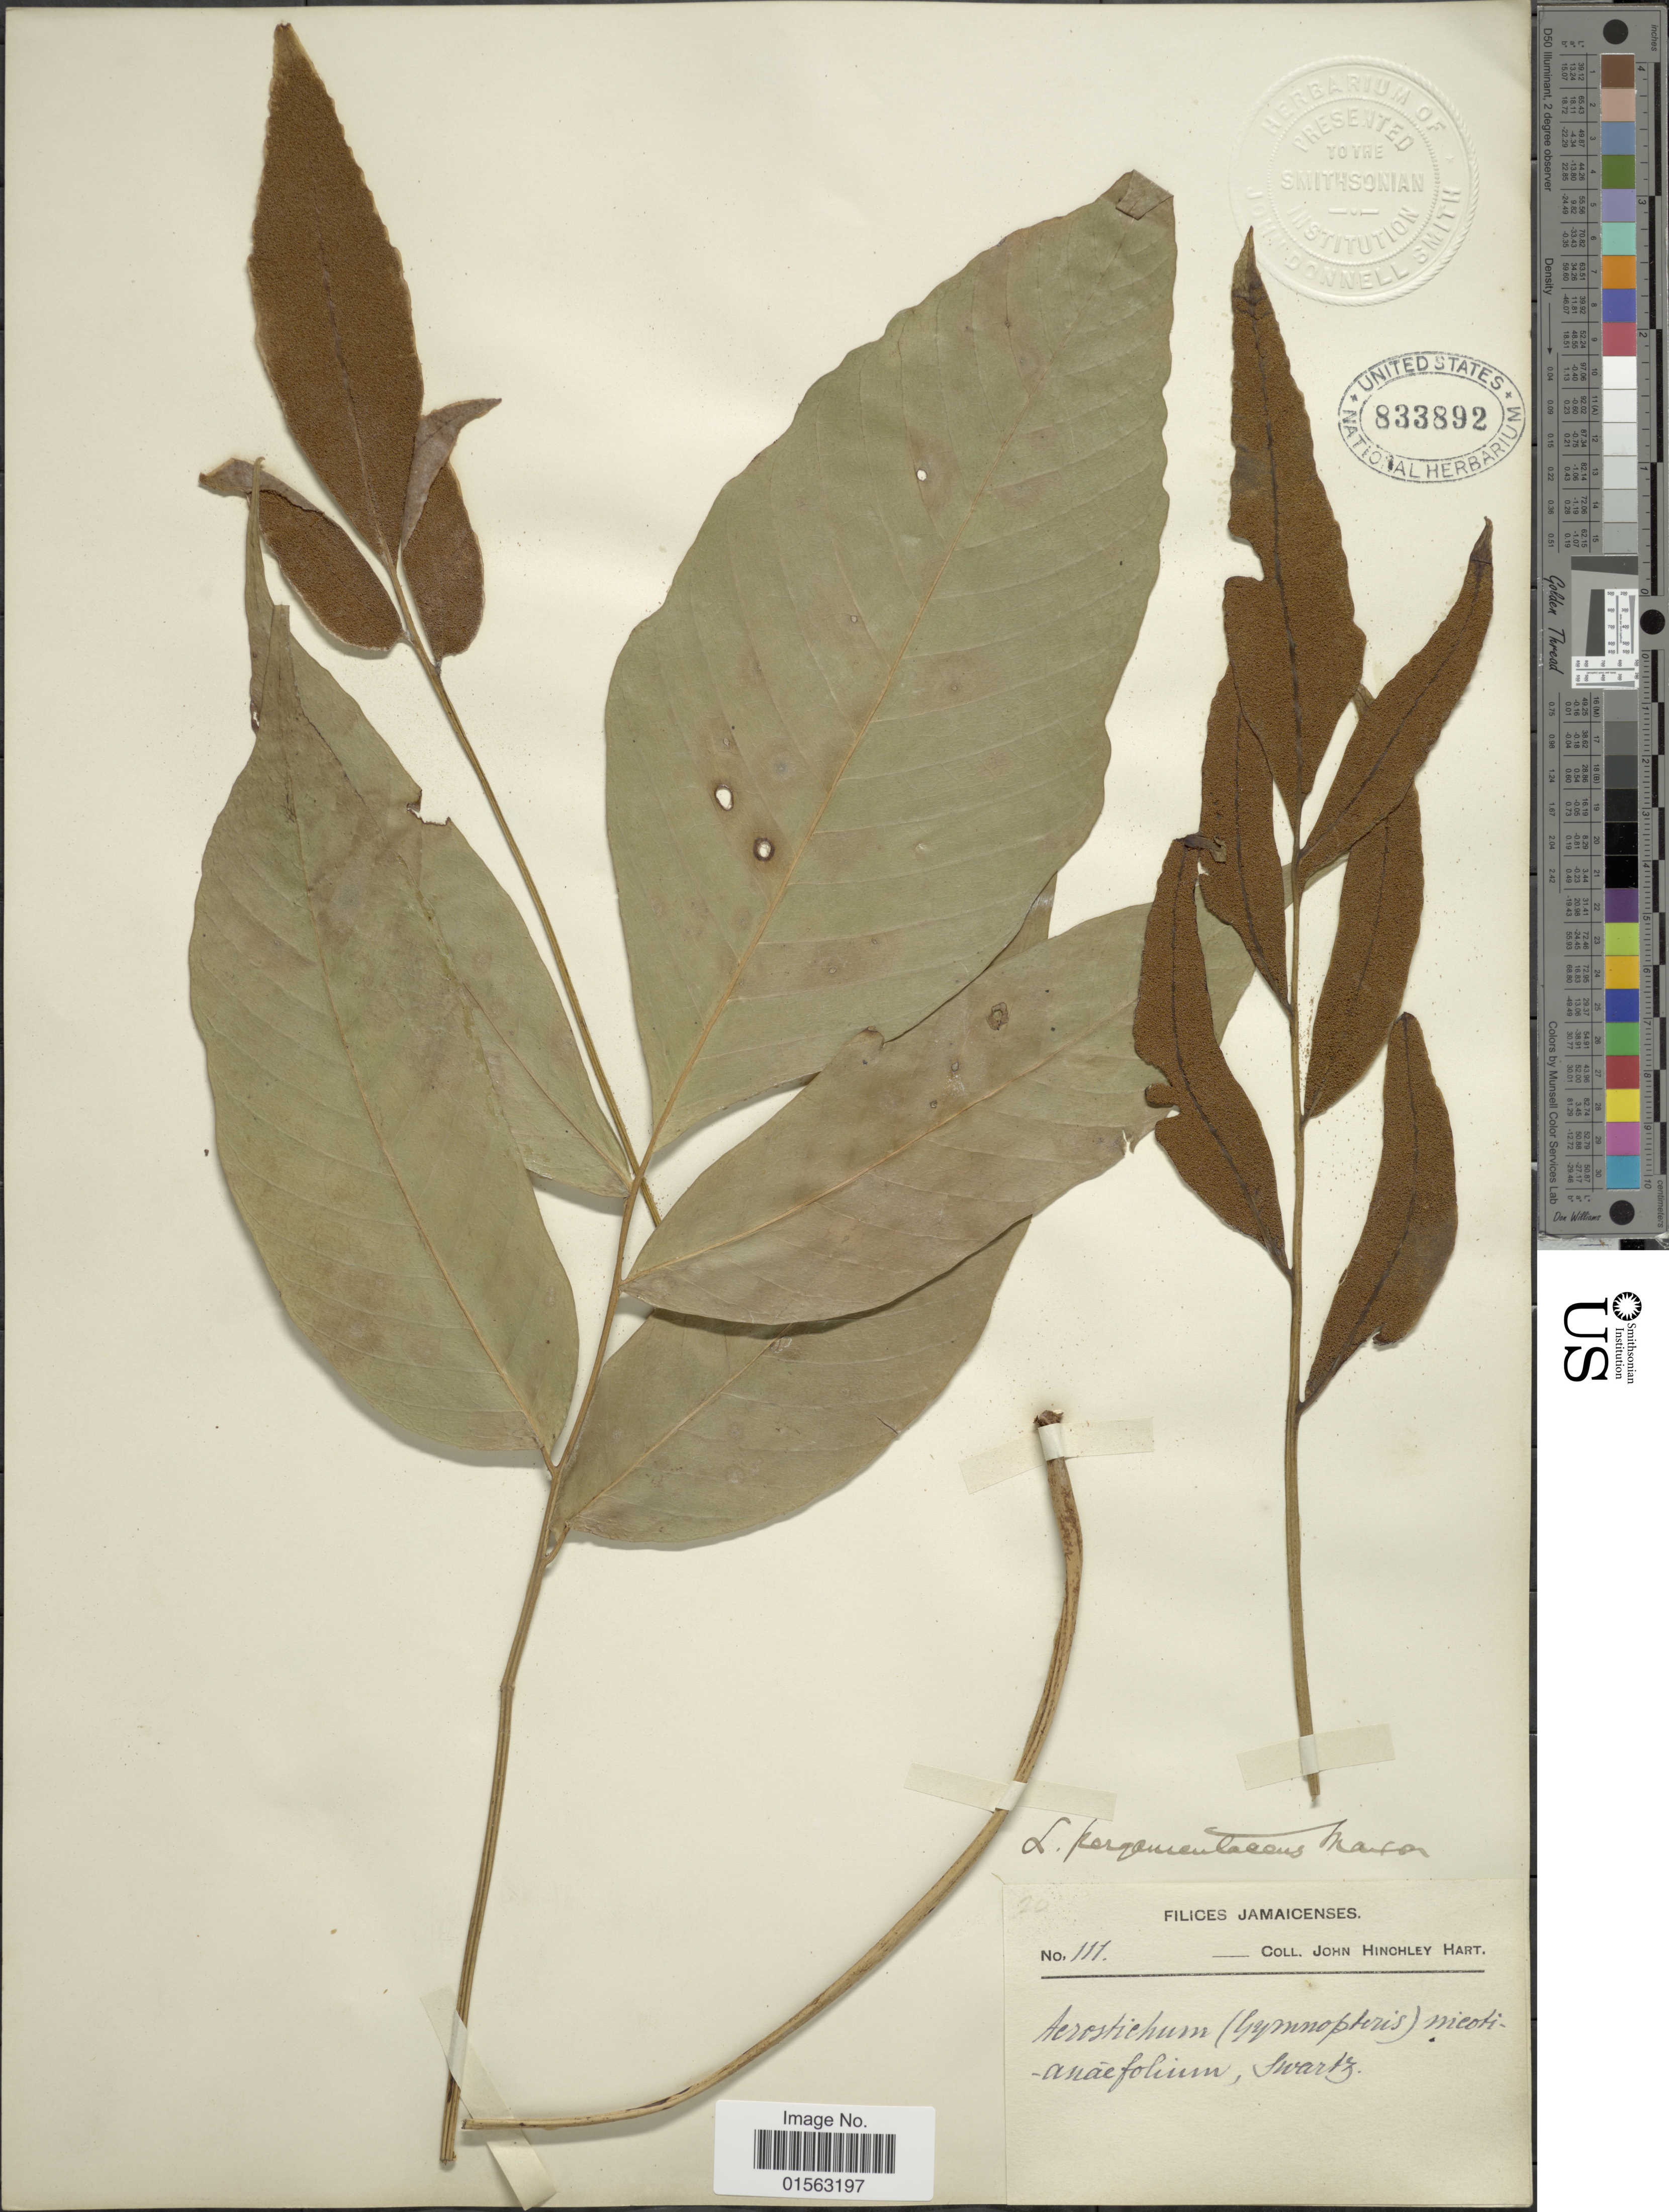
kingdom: Plantae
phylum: Tracheophyta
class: Polypodiopsida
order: Polypodiales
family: Dryopteridaceae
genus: Mickelia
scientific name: Mickelia pergamentacea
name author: (Maxon) R.C. Moran et al.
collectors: J. H. Hart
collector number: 111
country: Jamaica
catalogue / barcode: US 833892